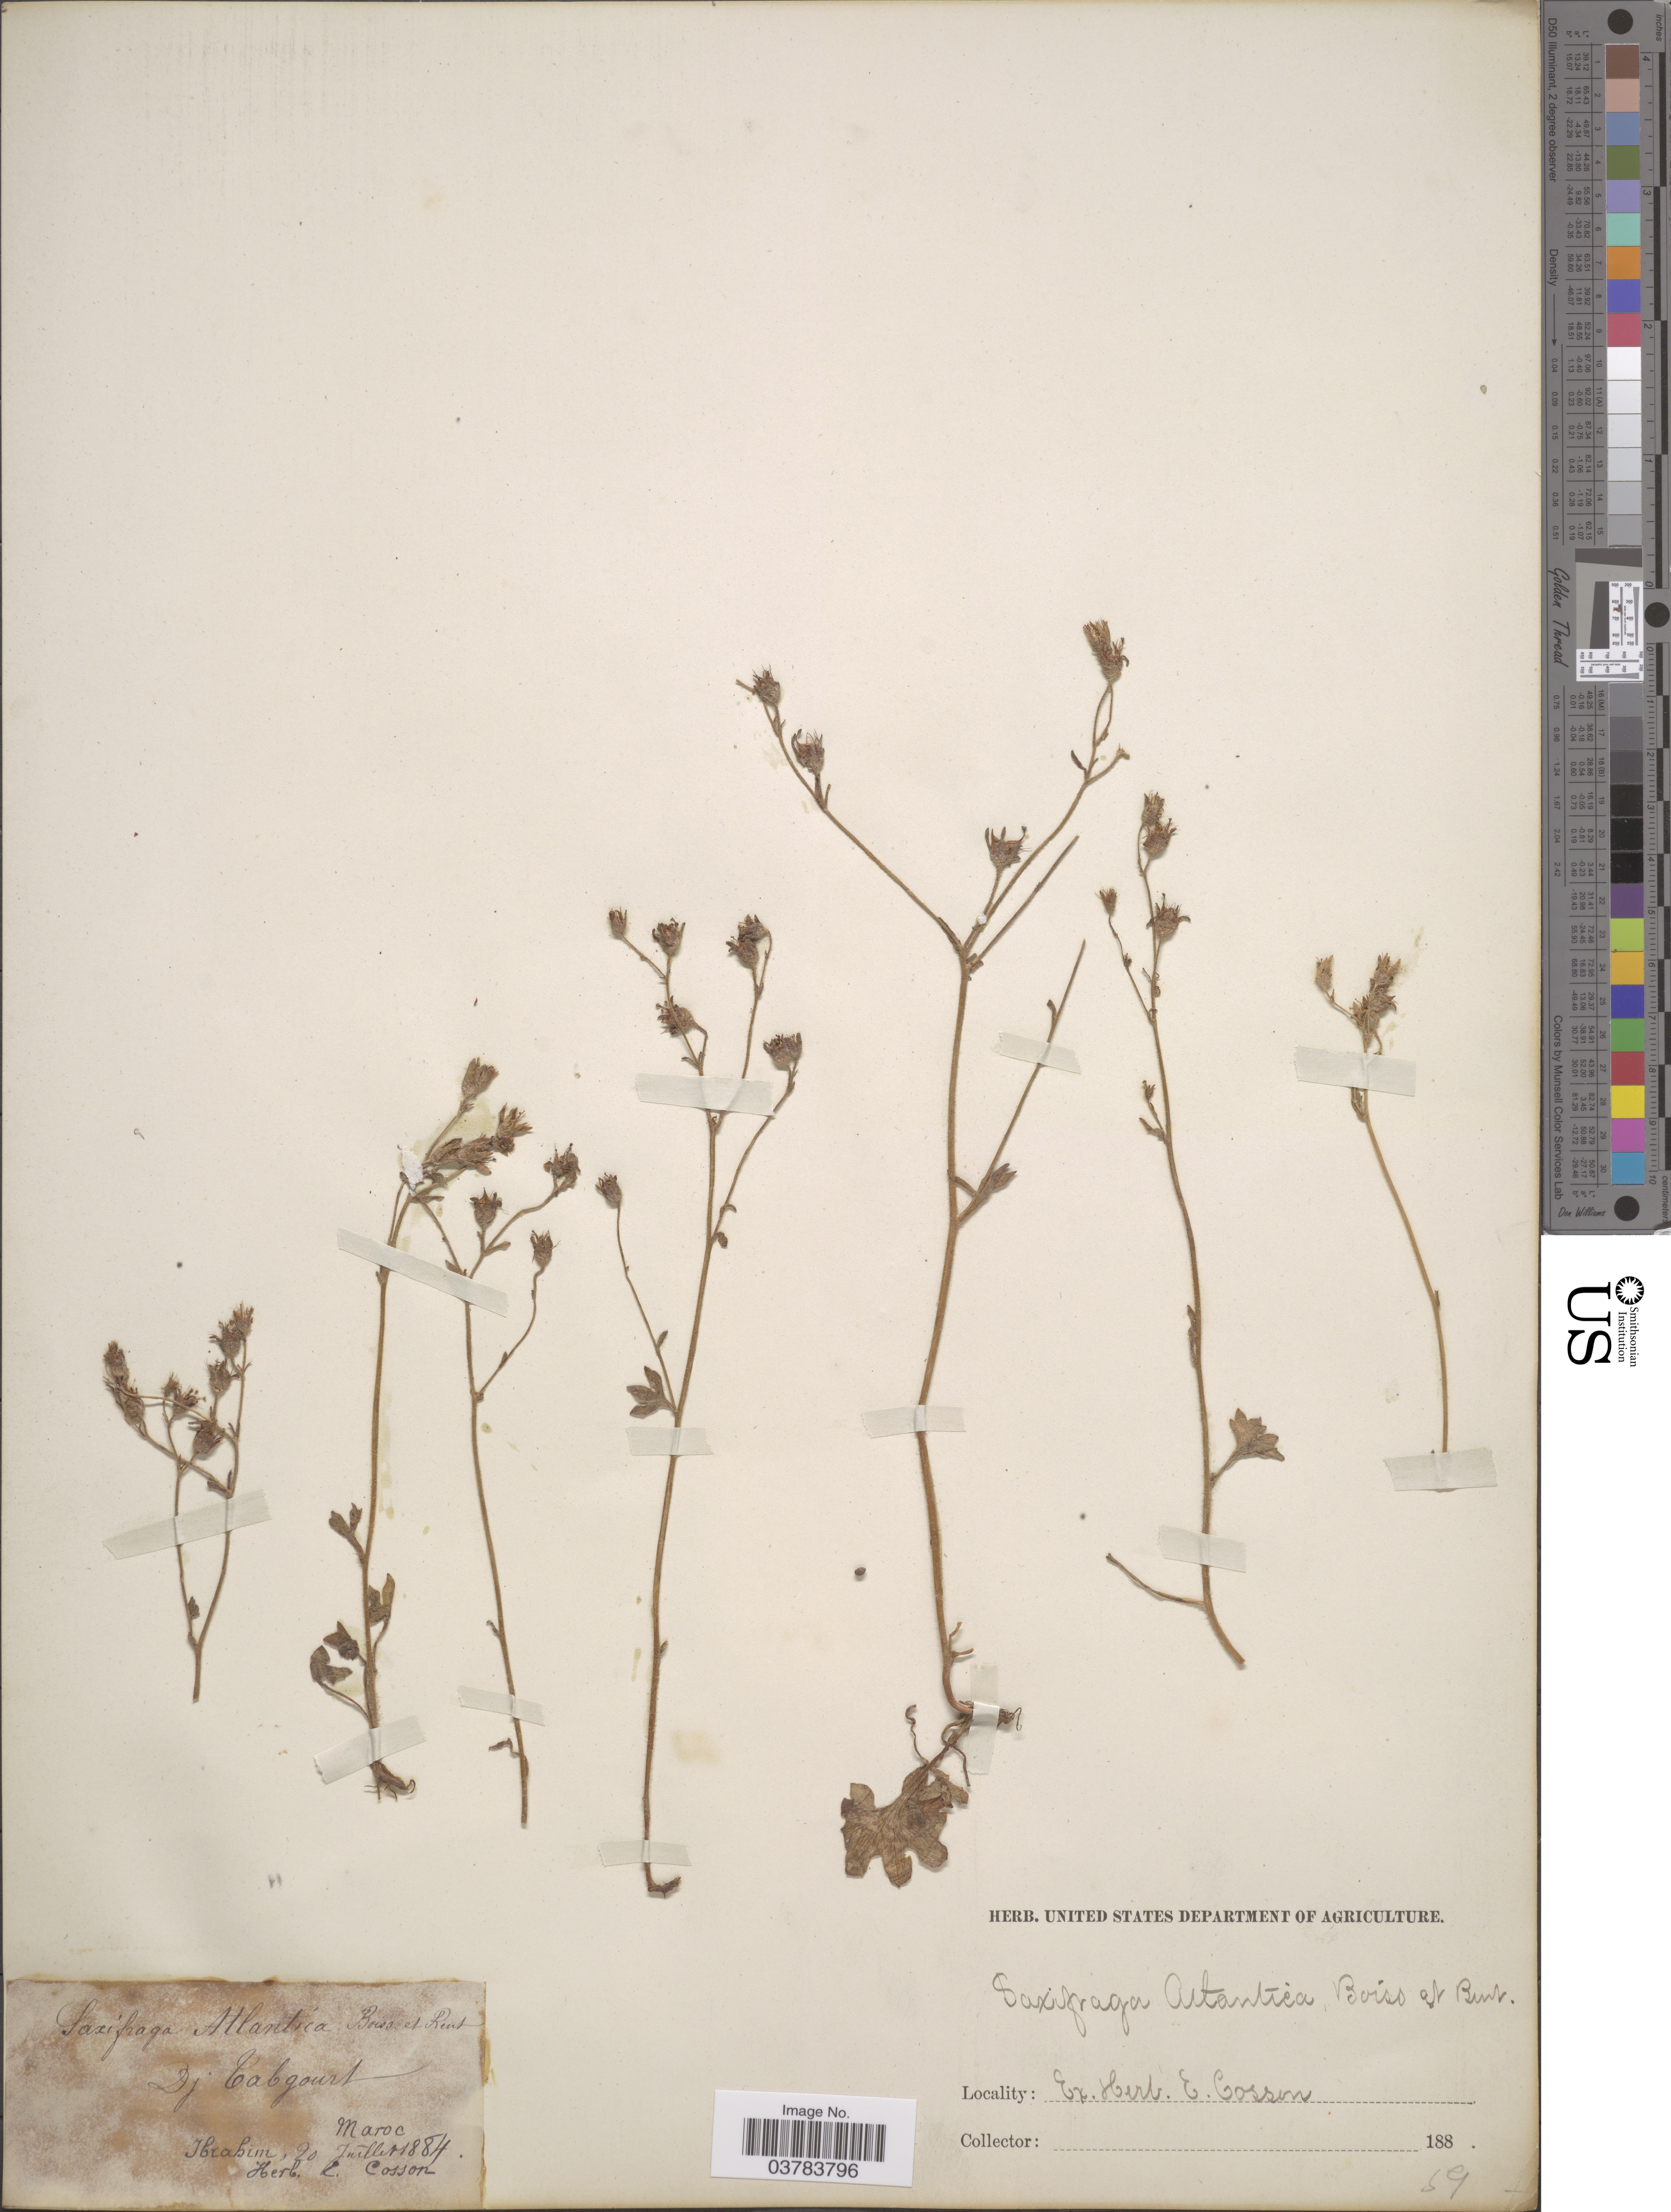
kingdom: Plantae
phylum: Tracheophyta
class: Magnoliopsida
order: Saxifragales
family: Saxifragaceae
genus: Saxifraga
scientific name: Saxifraga atlantica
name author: Boiss. & Reut.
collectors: -. Ibrahim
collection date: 1884-07-20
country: Morocco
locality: Dj. Cabgourt.